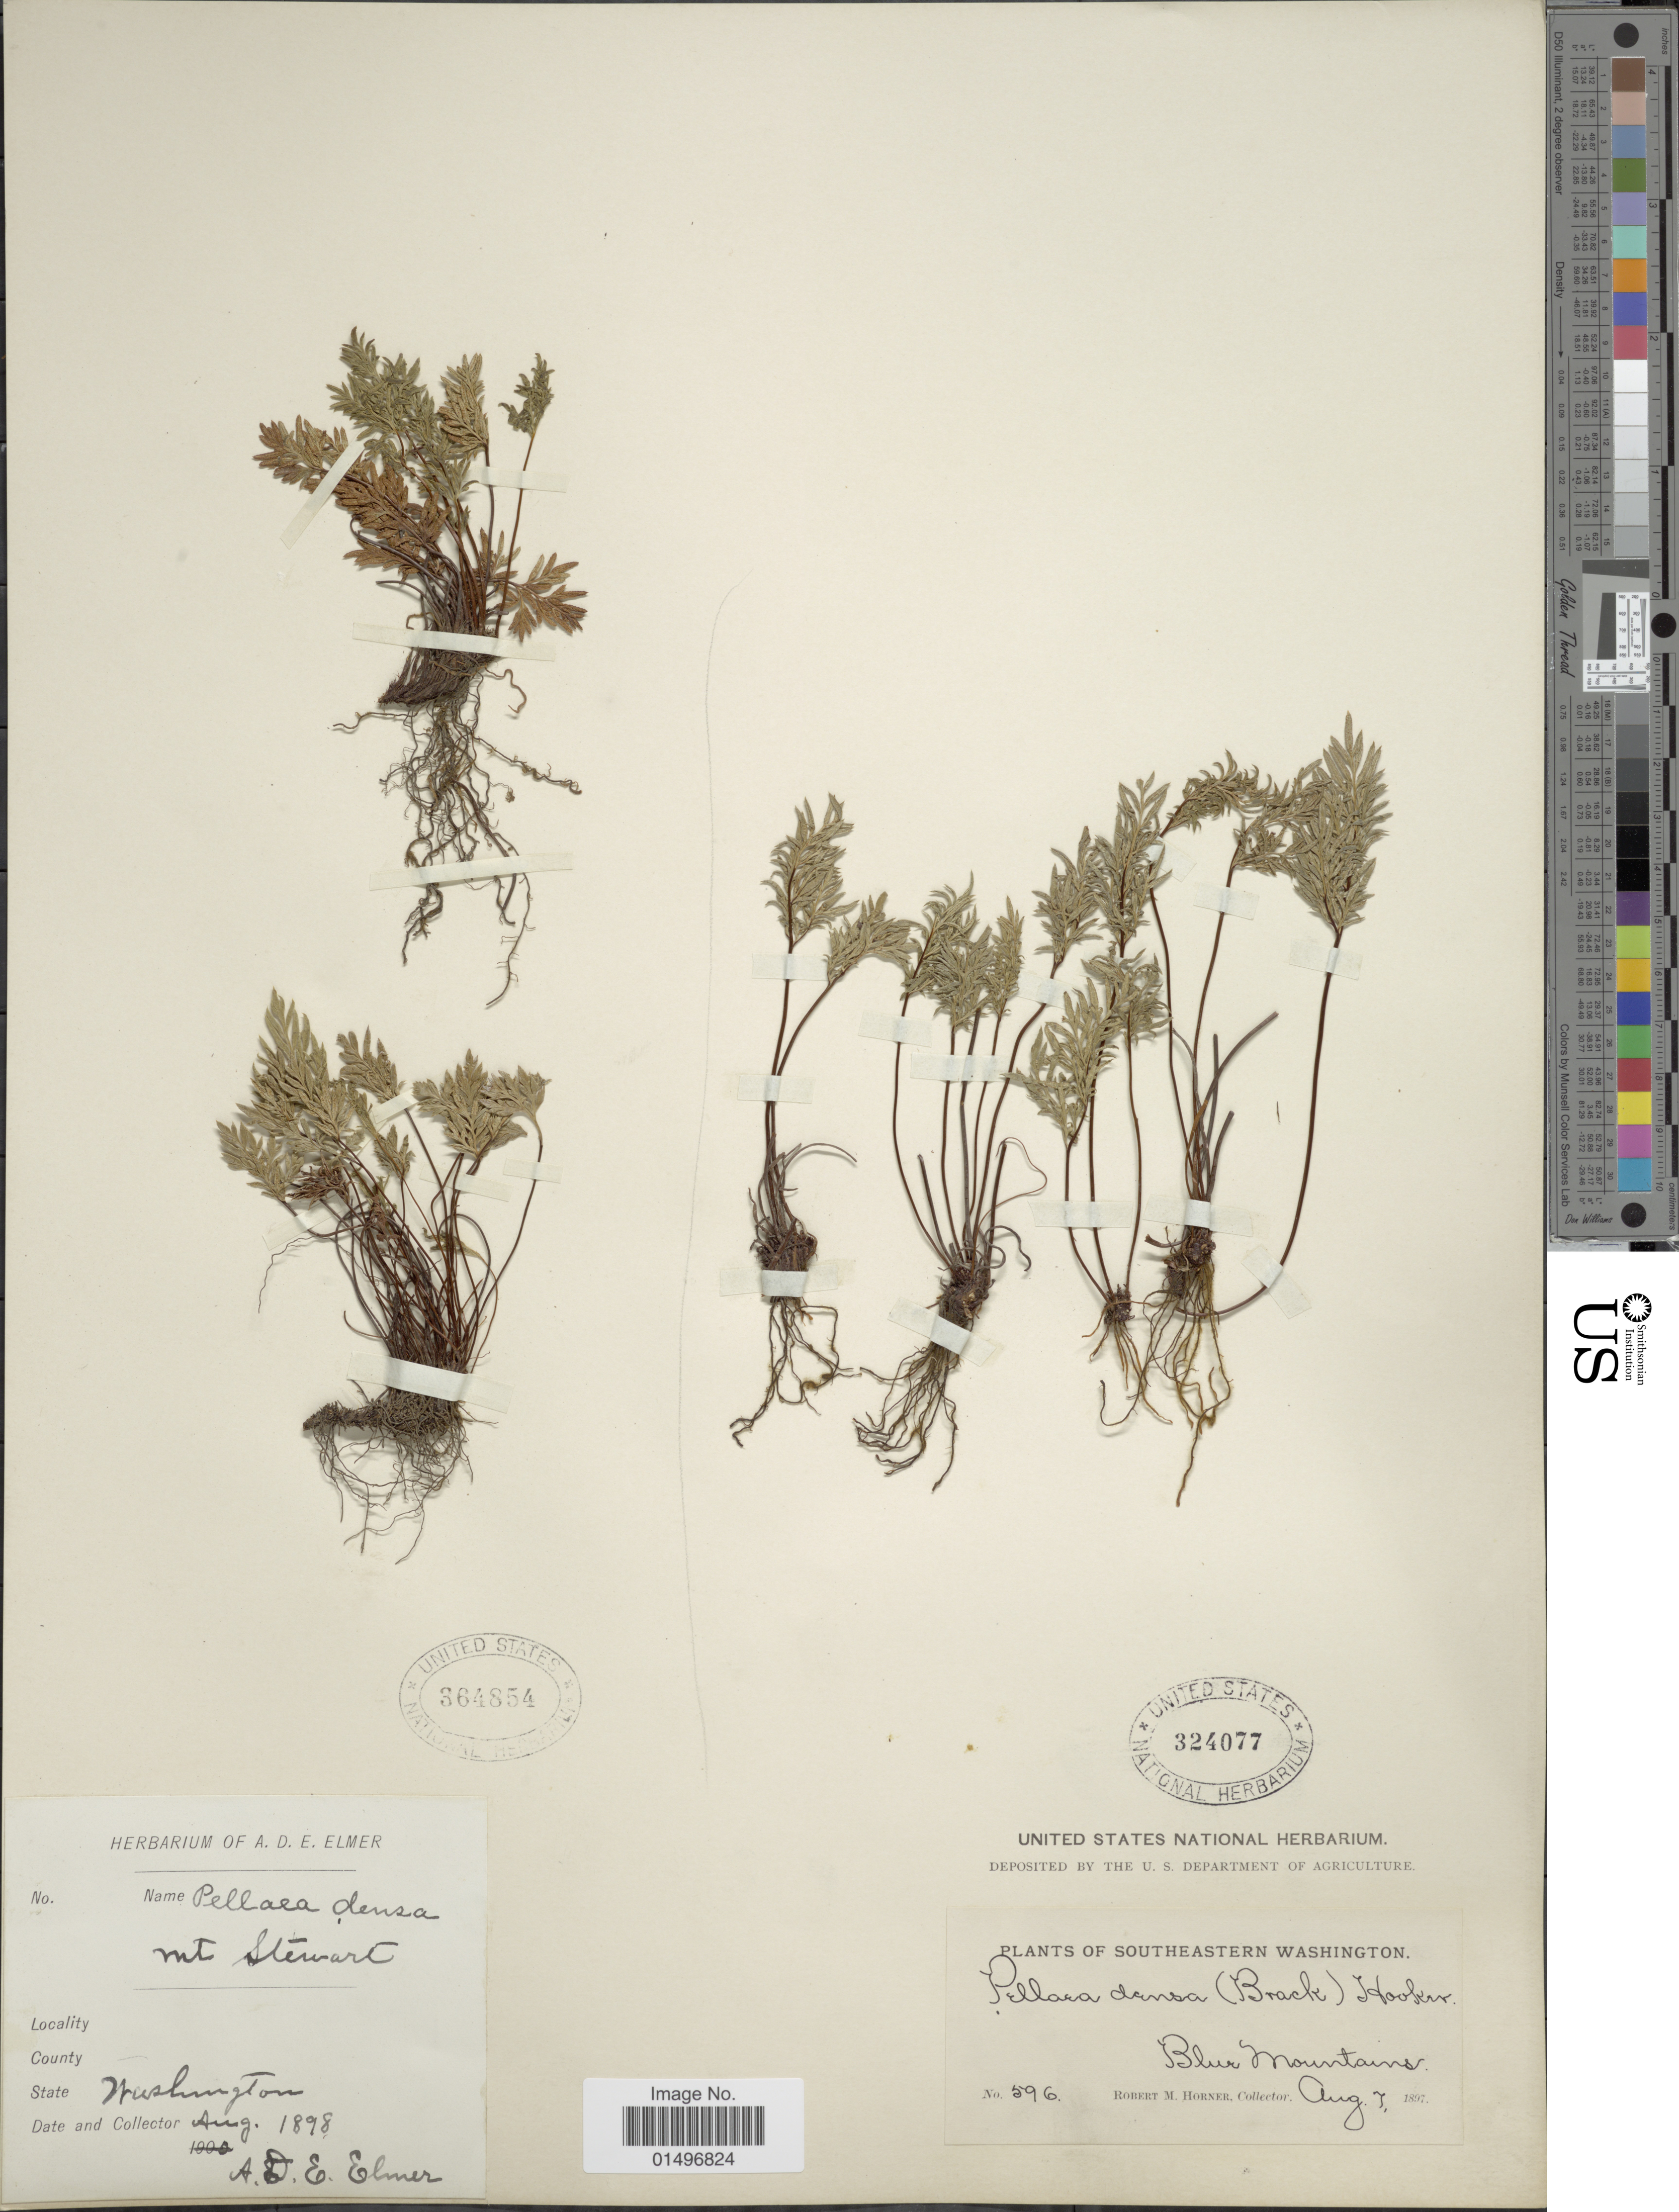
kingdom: Plantae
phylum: Tracheophyta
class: Polypodiopsida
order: Polypodiales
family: Pteridaceae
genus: Aspidotis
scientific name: Aspidotis densa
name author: (Brack.) Lellinger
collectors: A. D. E. Elmer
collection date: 1898-08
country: United States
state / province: Washington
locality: Washington, Mt. Stewart.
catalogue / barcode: US 364854